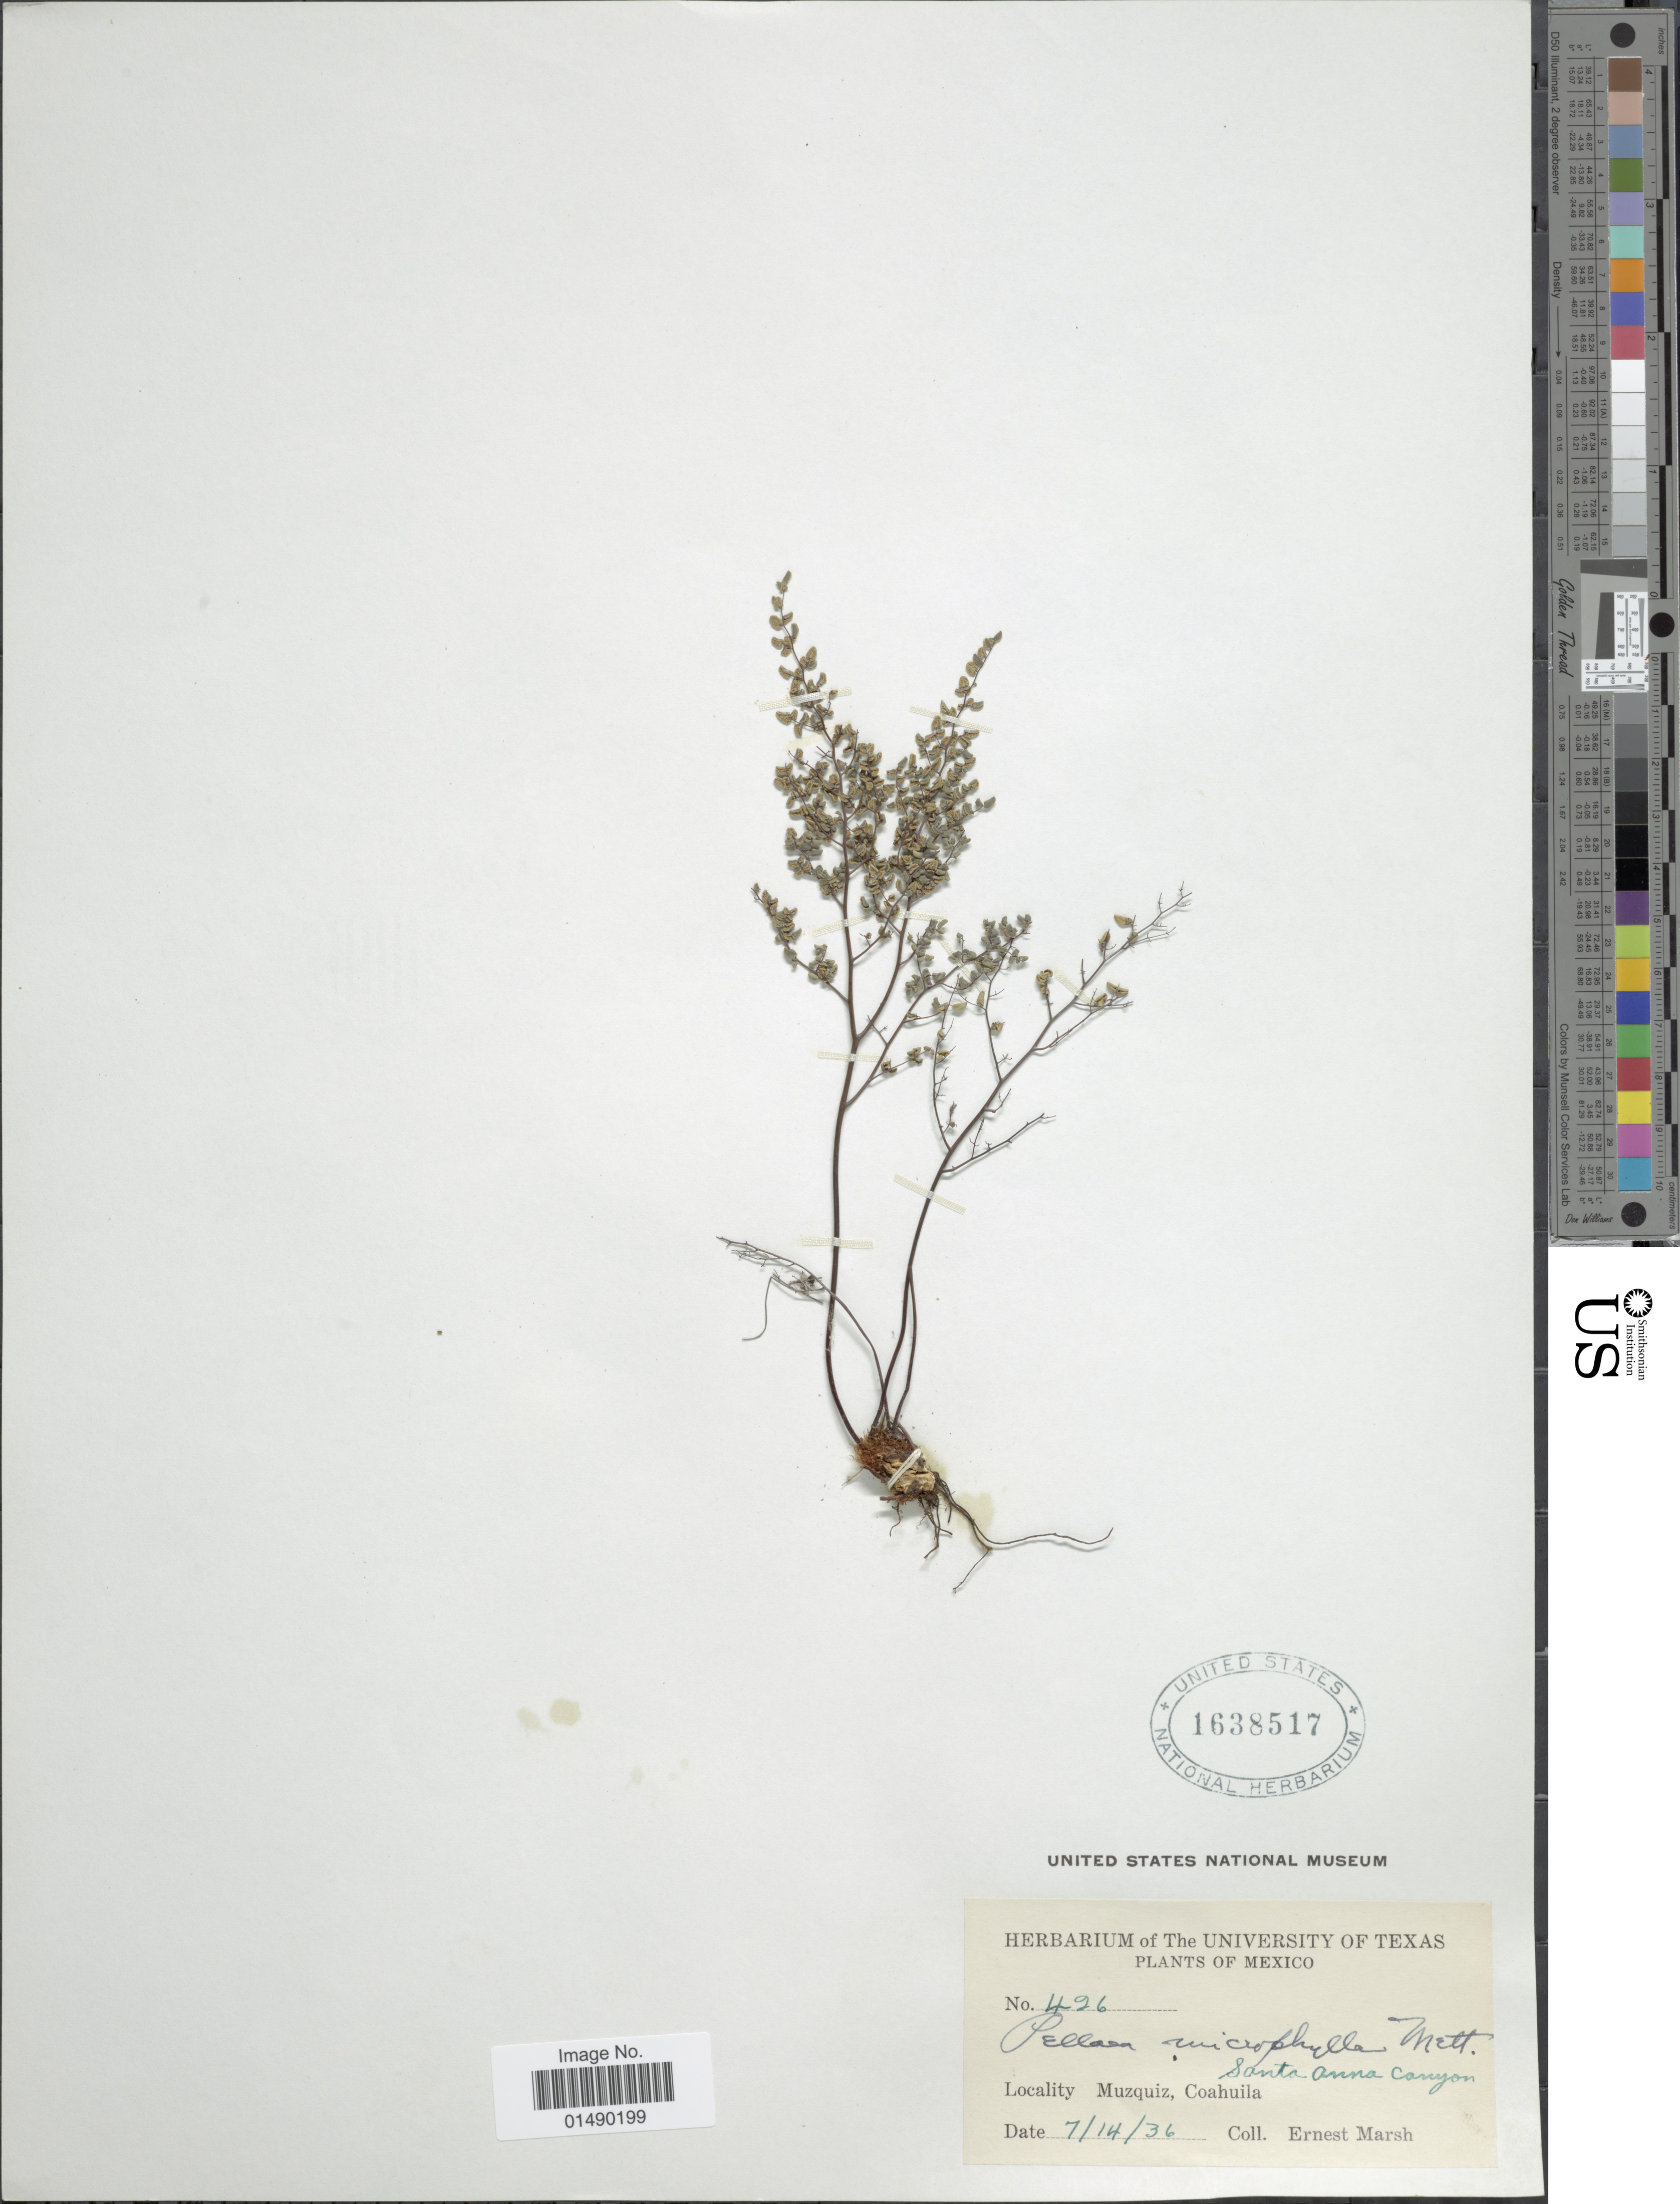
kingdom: Plantae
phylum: Tracheophyta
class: Polypodiopsida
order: Polypodiales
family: Pteridaceae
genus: Argyrochosma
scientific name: Argyrochosma microphylla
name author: (Mett. ex Kuhn) Windham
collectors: E. G. Marsh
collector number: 426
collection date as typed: Transcribed d/m/y: 14/7/36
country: Mexico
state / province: Coahuila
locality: Mexico, Muzquiz, Santa Anna Canyon.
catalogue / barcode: US 1638517